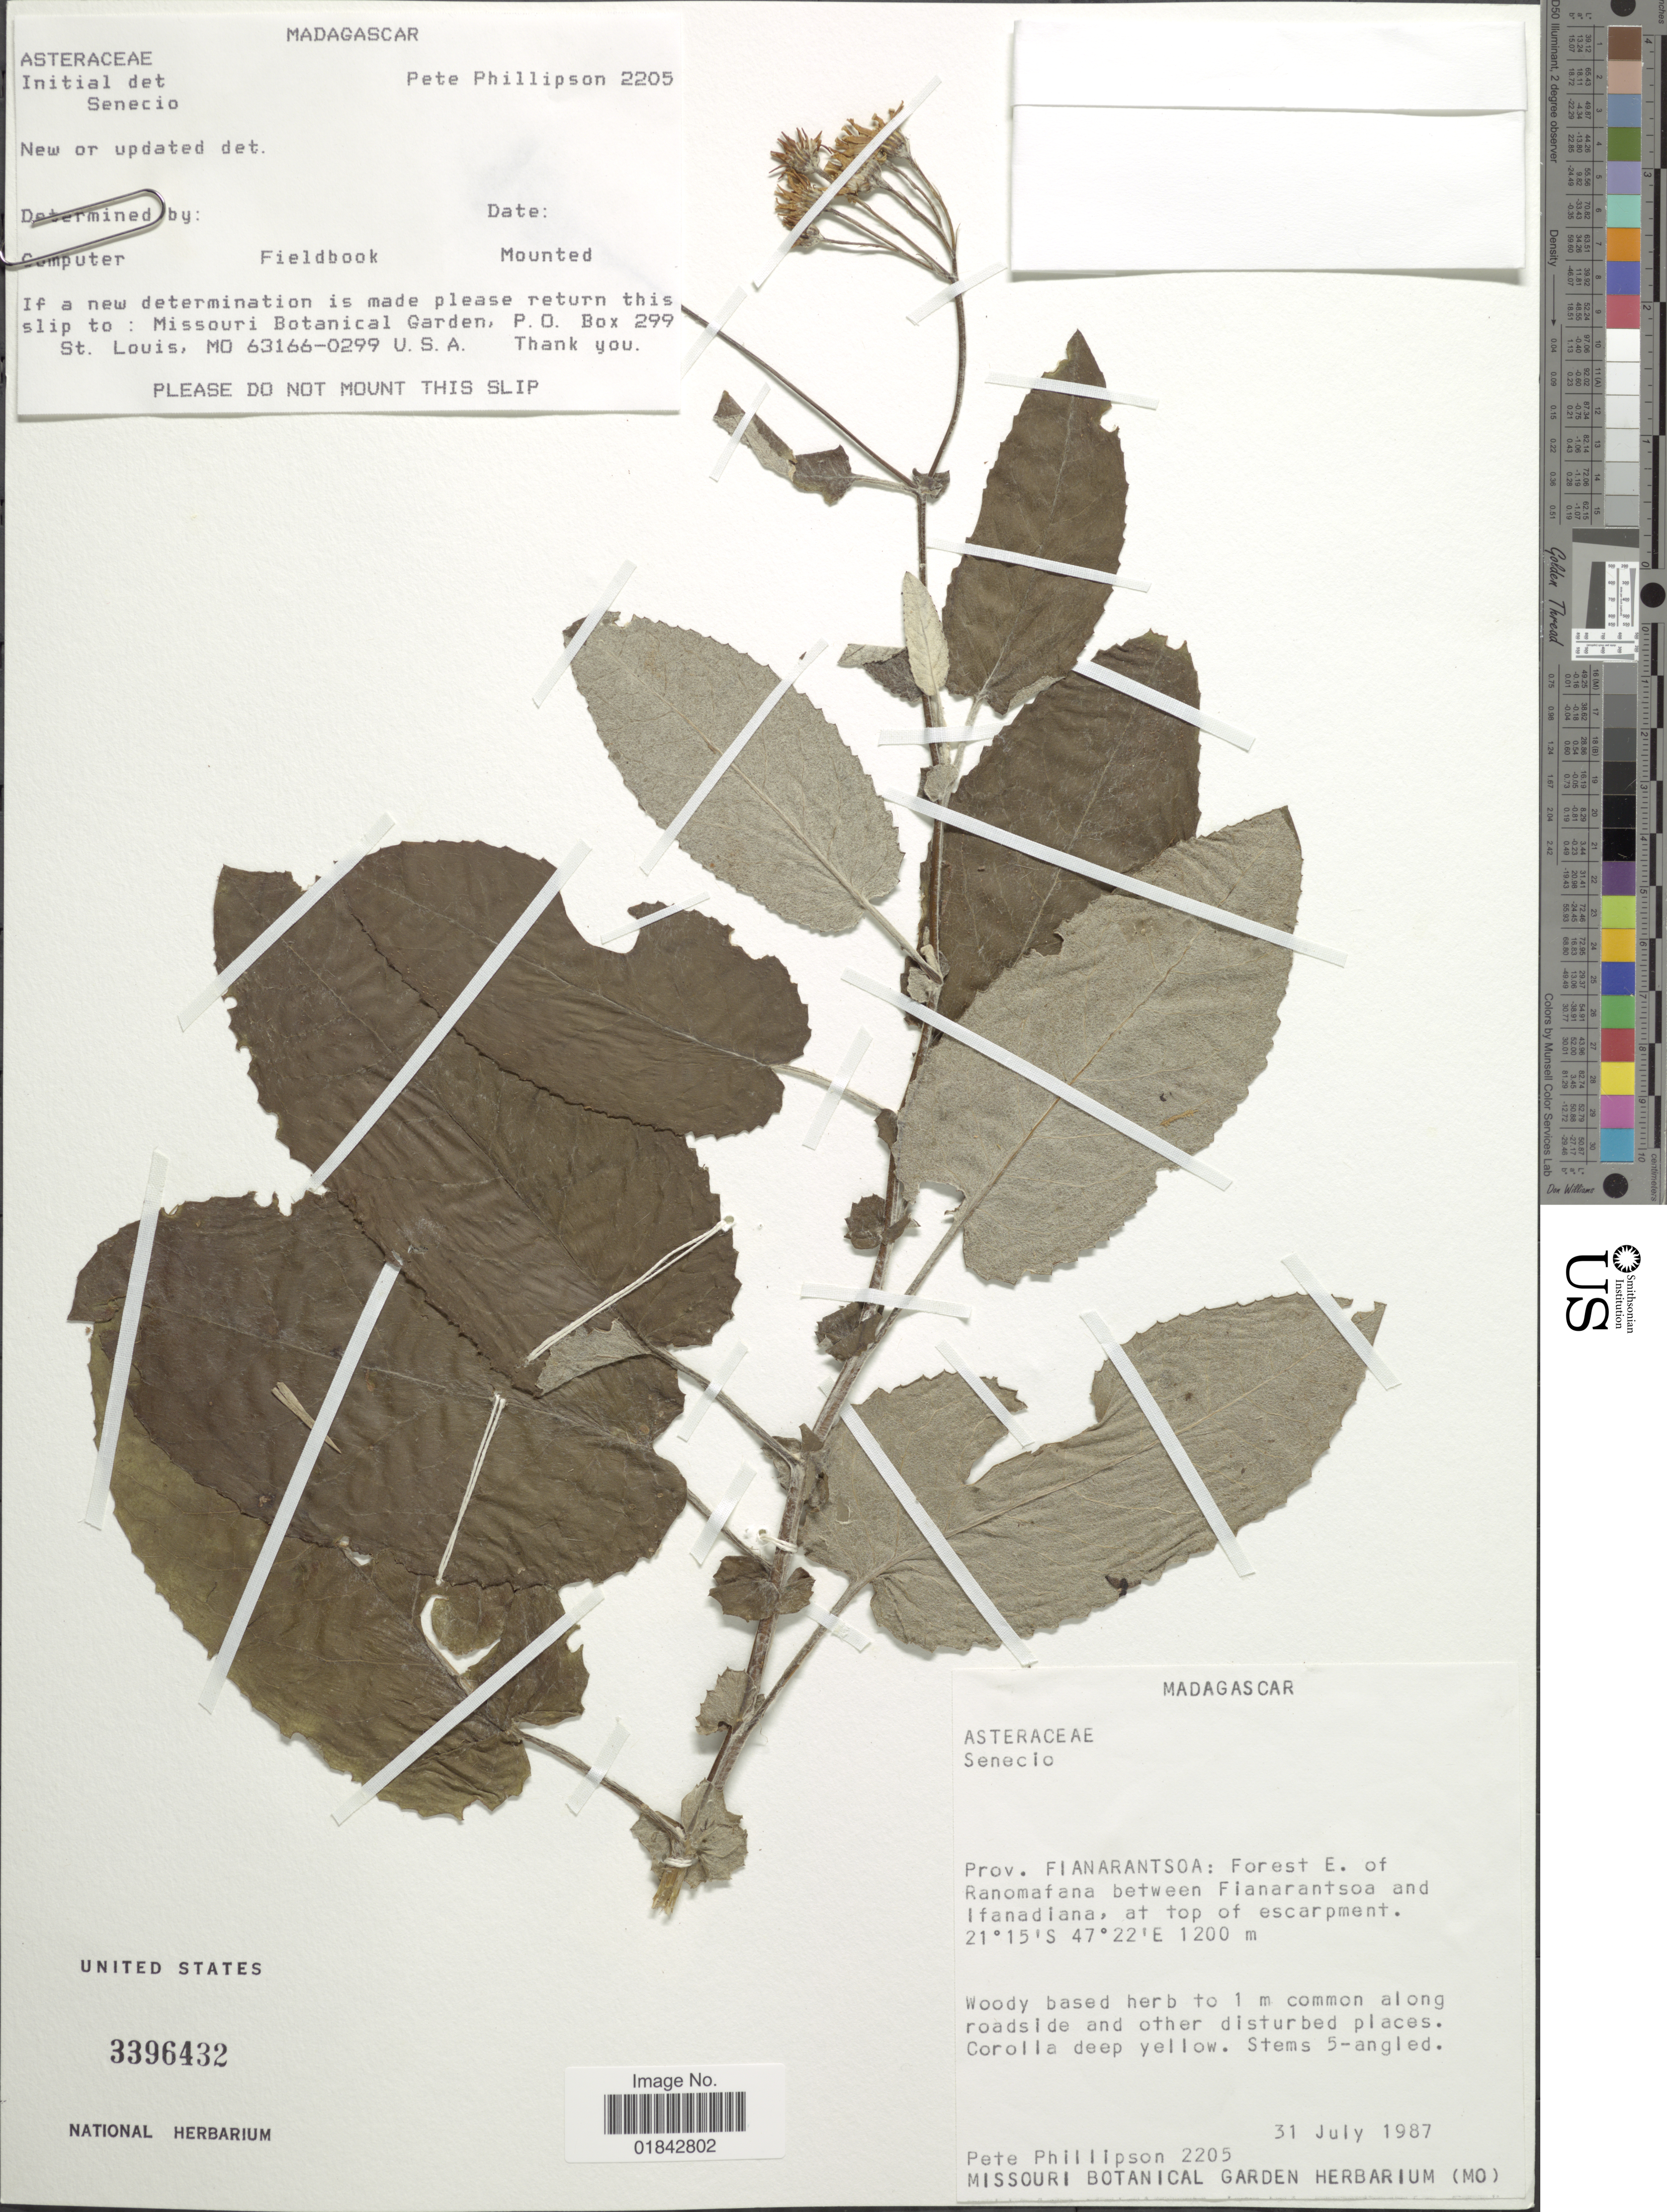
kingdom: Plantae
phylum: Tracheophyta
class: Magnoliopsida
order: Asterales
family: Asteraceae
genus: Senecio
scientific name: Senecio sp.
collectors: P. B. Phillipson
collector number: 2205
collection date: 1987-07-31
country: Madagascar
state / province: Haute Matsiatra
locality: Forest E. of Ranomafana between Fianarantsoa and Ifanadiana, at top of escarpment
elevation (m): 1200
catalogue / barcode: US 3396432